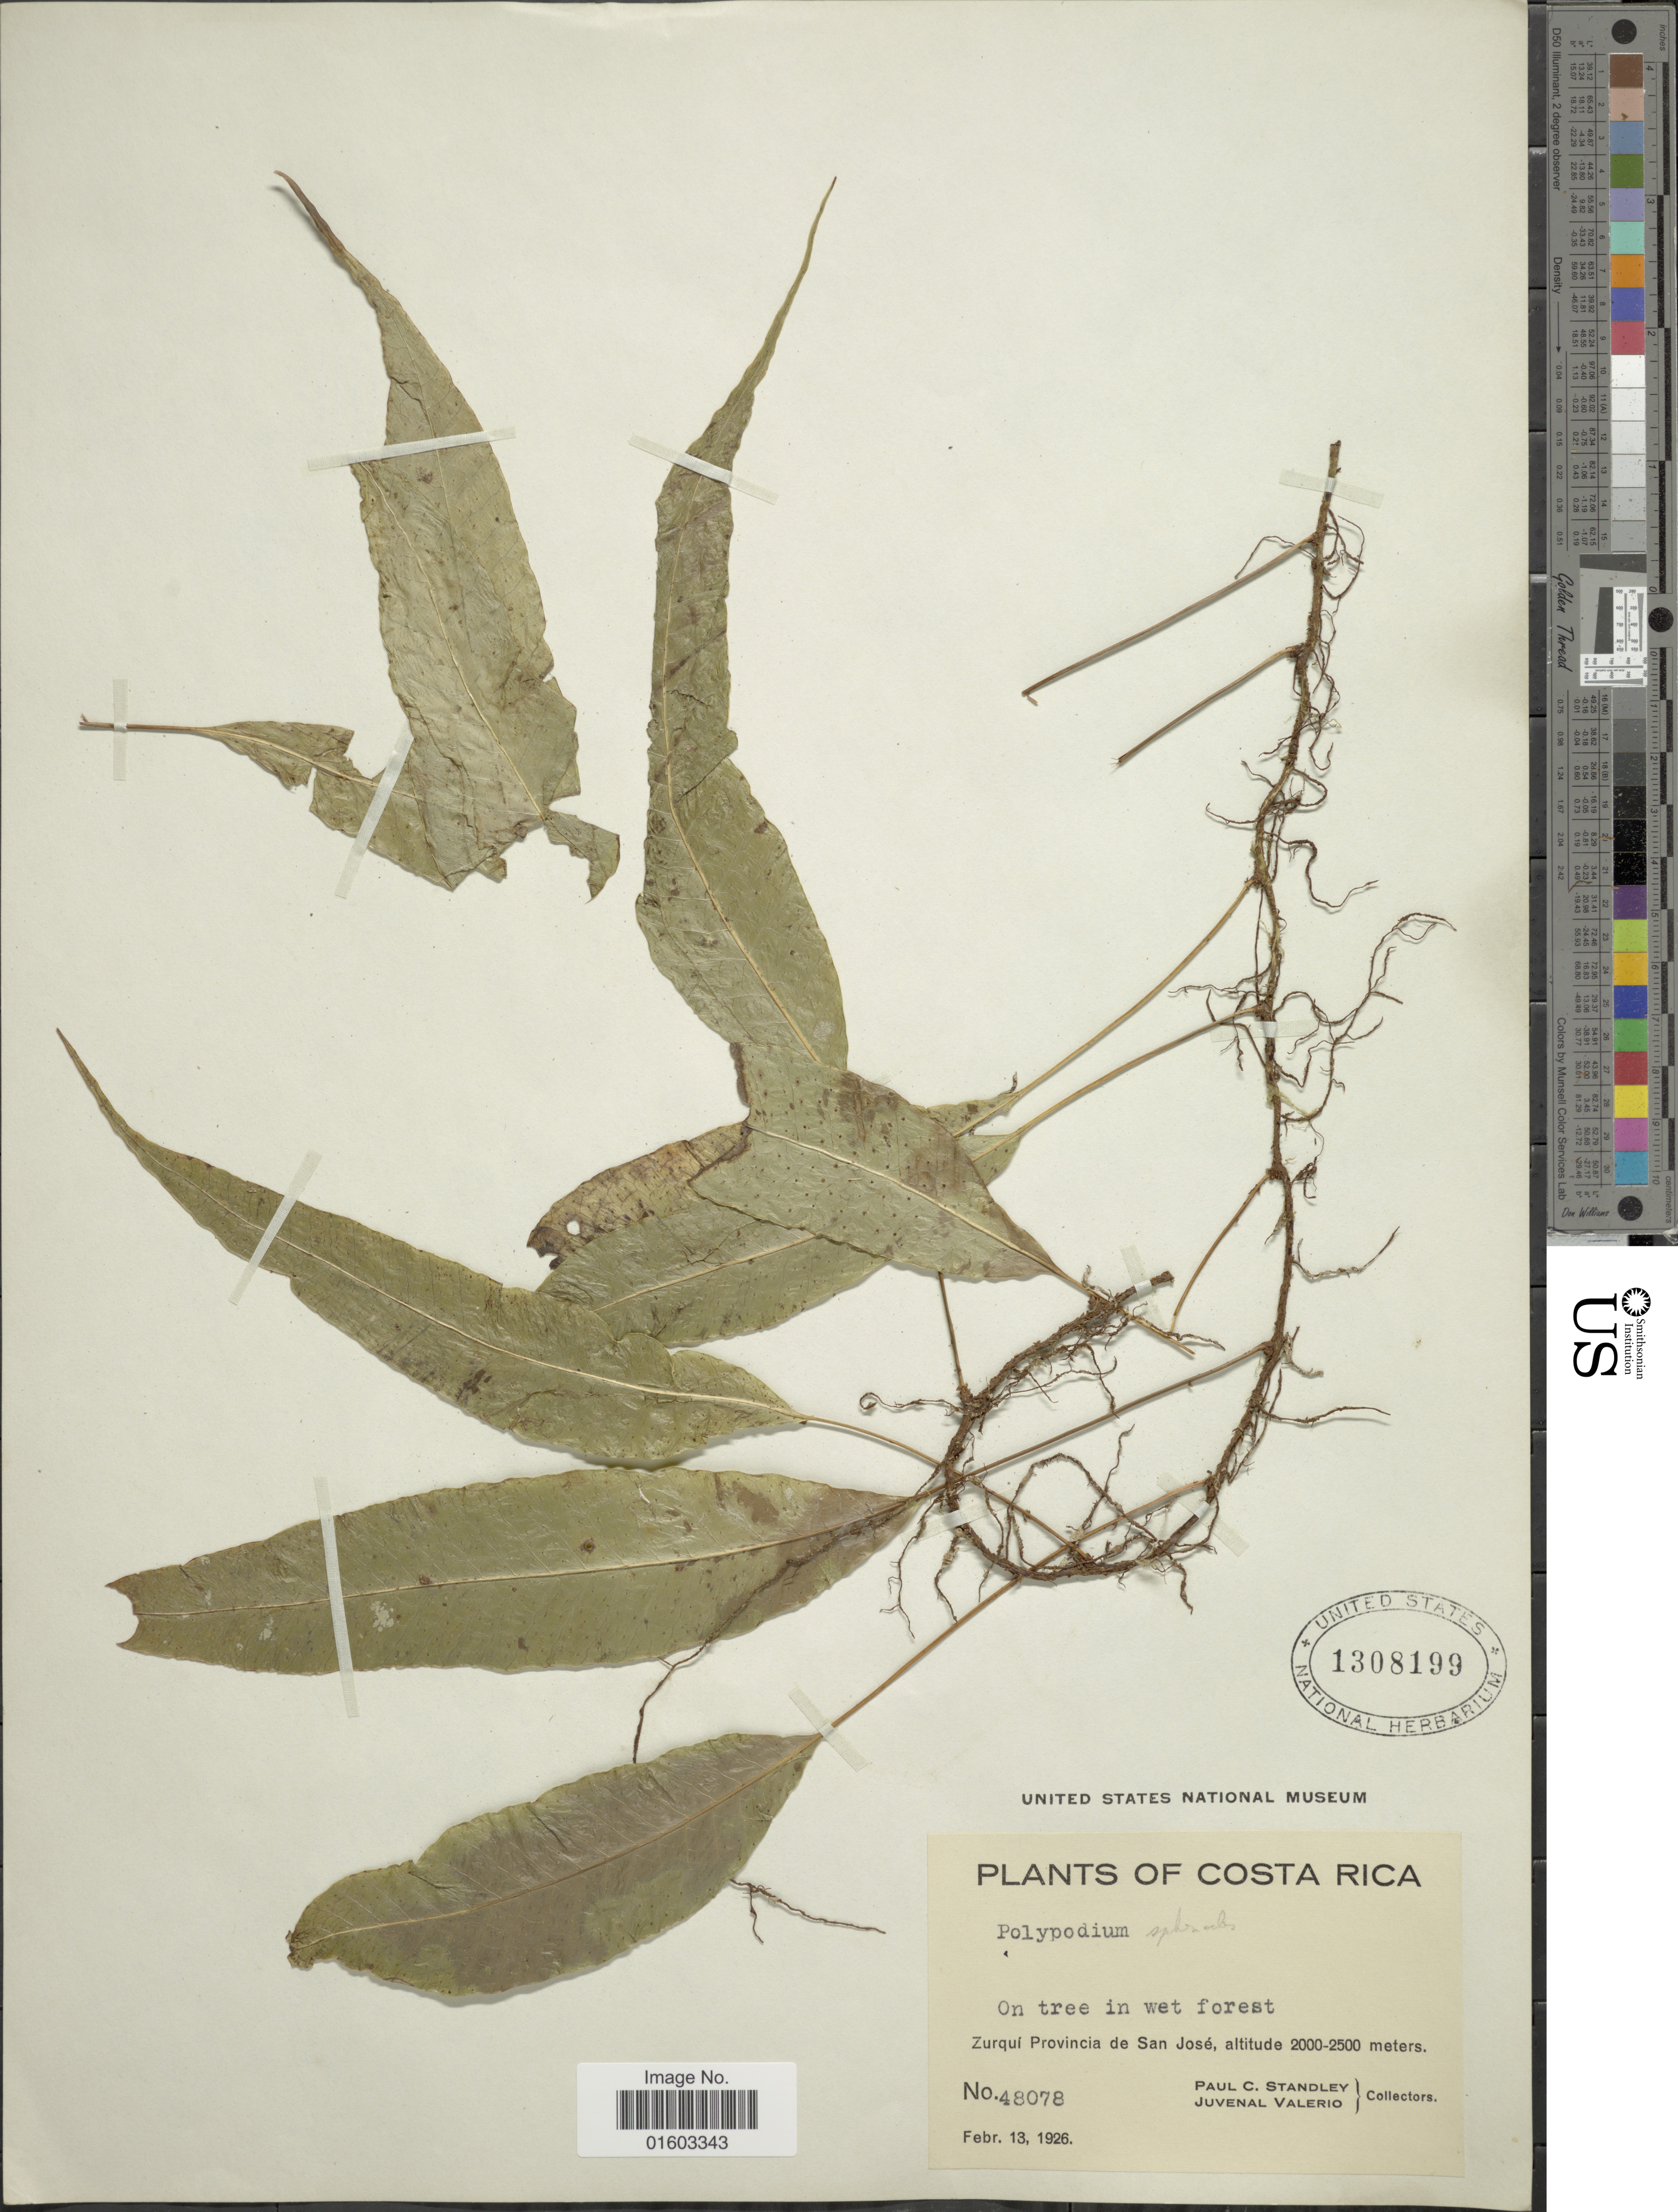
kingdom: Plantae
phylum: Tracheophyta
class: Polypodiopsida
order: Polypodiales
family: Polypodiaceae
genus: Campyloneurum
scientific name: Campyloneurum wercklei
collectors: P. C. Standley & J. Valerio R.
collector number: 48078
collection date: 1926-02-13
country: Costa Rica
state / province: San José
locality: Zurqui, Provincia de San Jose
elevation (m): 2000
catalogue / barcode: US 1308199